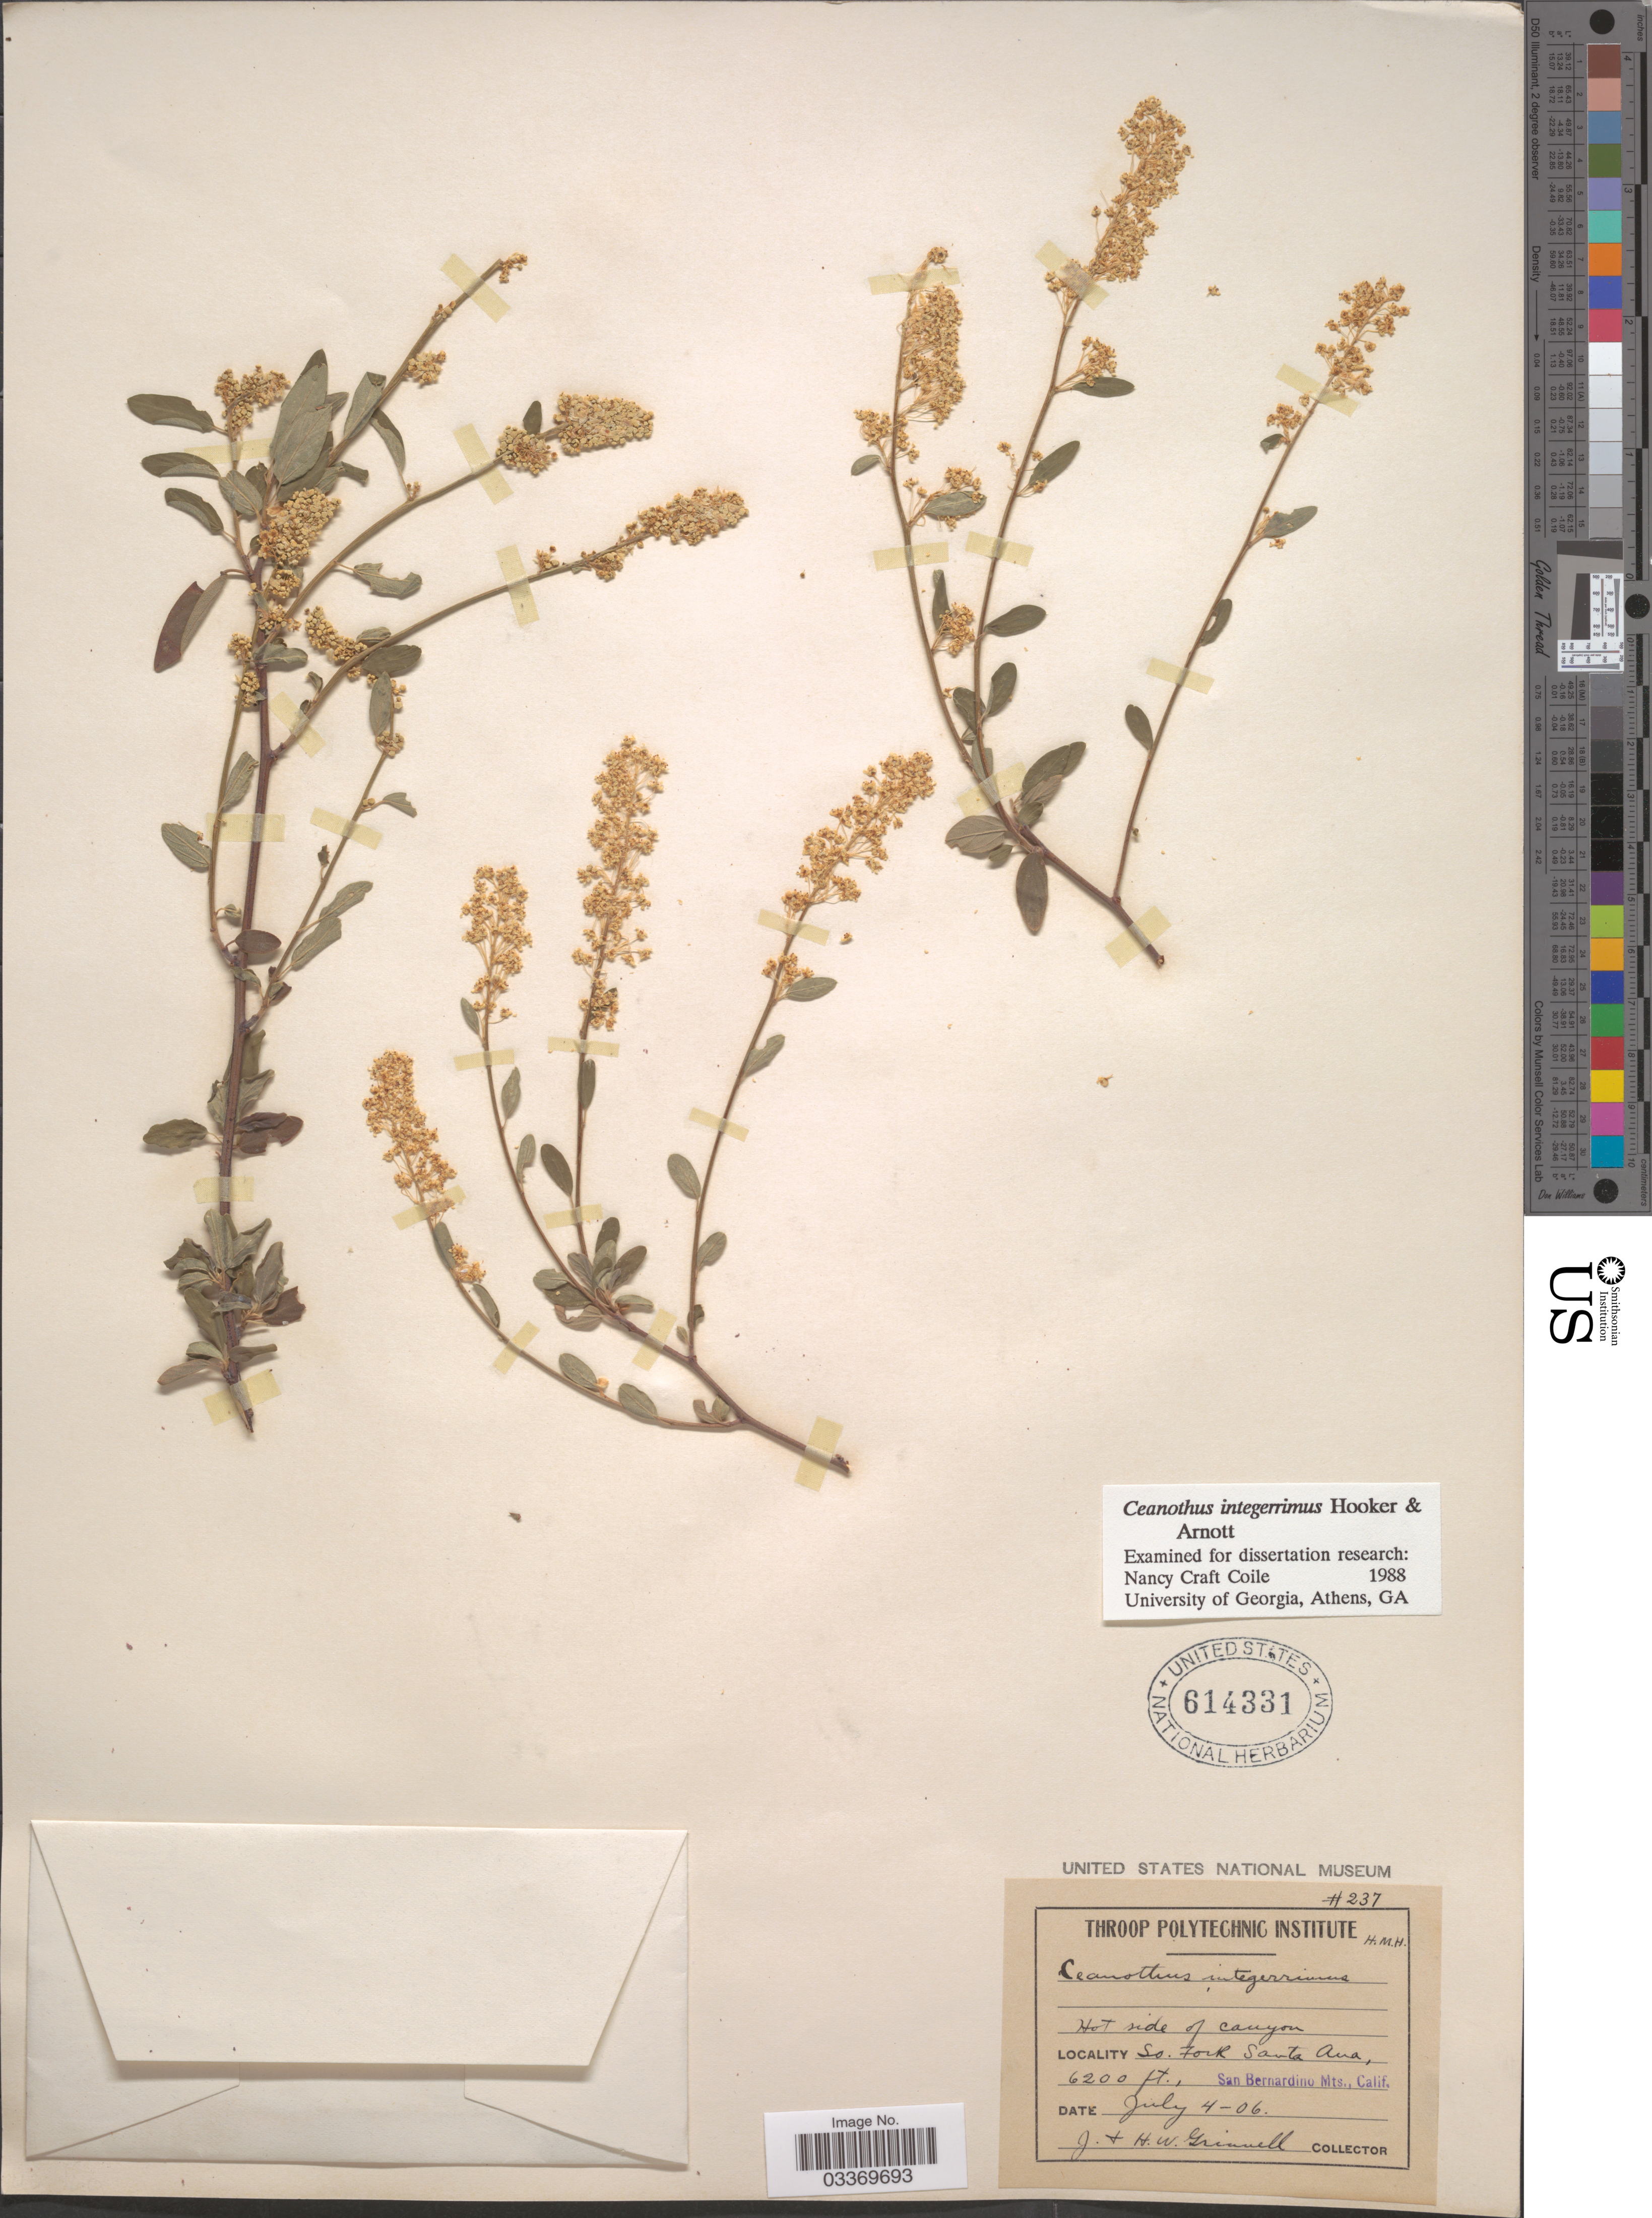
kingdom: Plantae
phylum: Tracheophyta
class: Magnoliopsida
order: Rosales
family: Rhamnaceae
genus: Ceanothus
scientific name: Ceanothus integerrimus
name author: Hook. & Arn.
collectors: J. Grinnell & H. Grinnell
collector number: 237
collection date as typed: Transcribed d/m/y: 4/7/6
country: United States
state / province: California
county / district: San Bernardino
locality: Hot side of canyon. So. Fork Santa Ana, San Bernardino Mts.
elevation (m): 1890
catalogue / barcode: US 614331